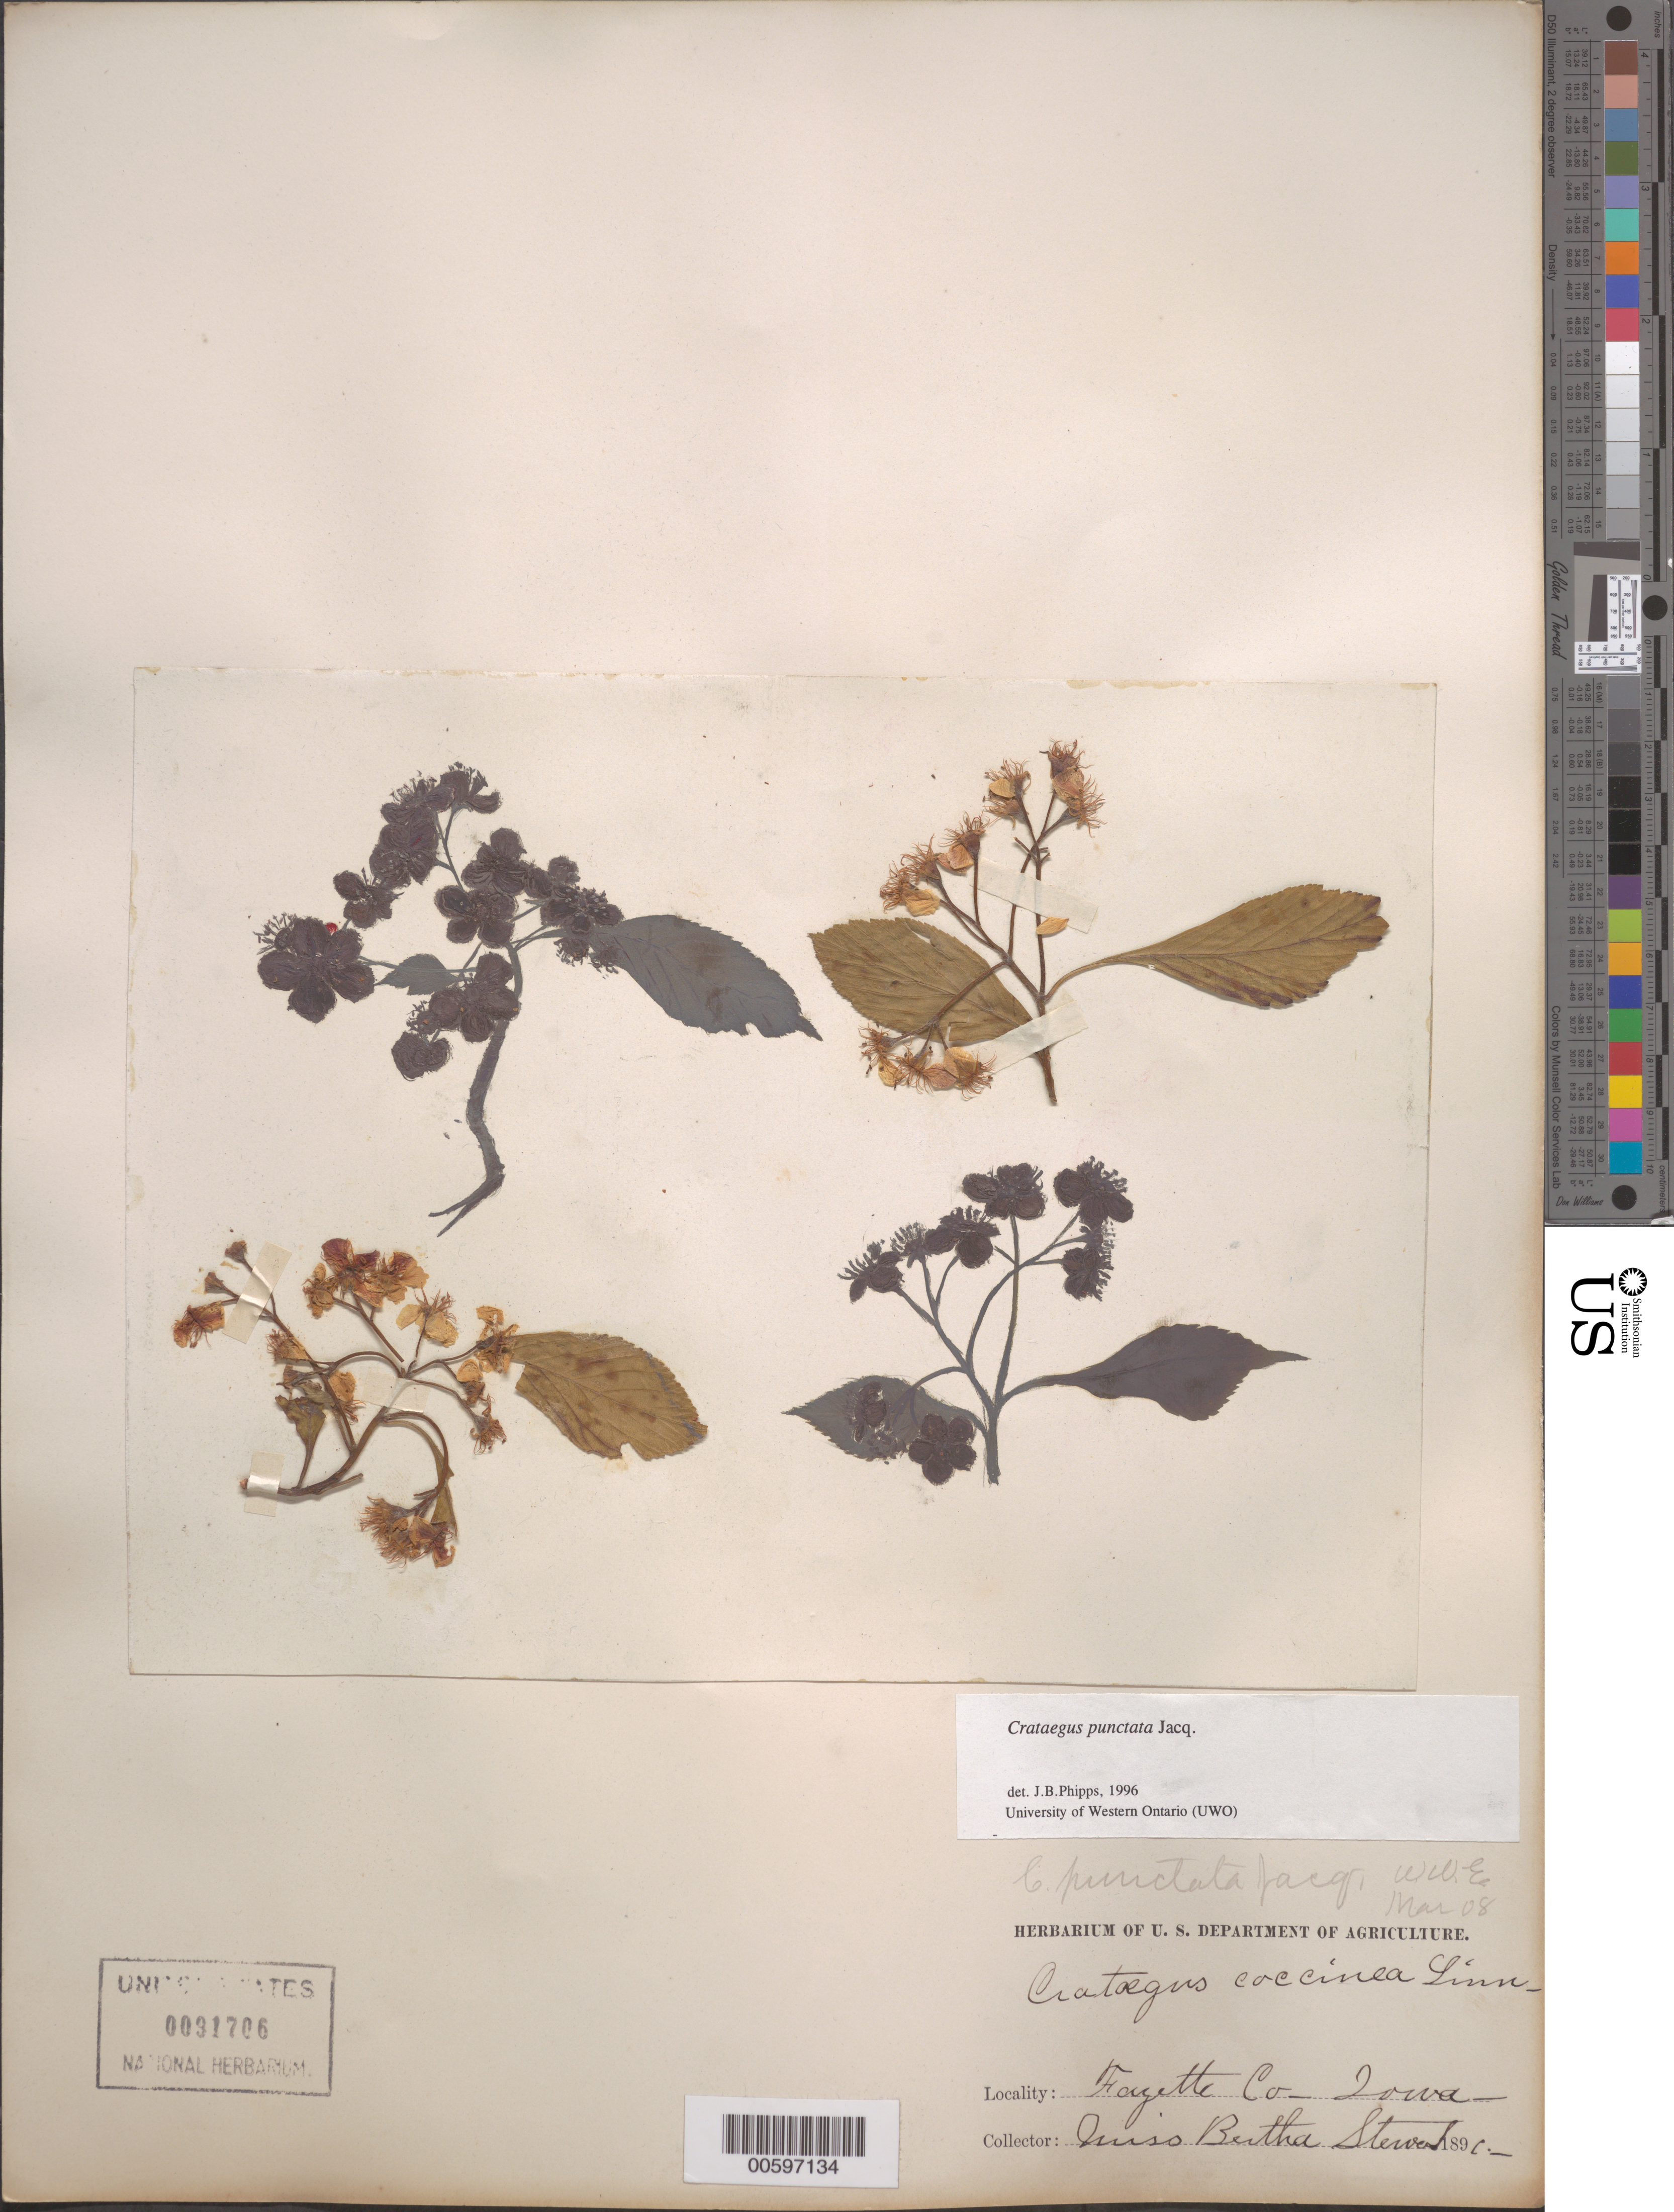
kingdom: Plantae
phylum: Tracheophyta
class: Magnoliopsida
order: Rosales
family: Rosaceae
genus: Crataegus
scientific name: Crataegus punctata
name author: Jacq.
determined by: Eggleston, W. W.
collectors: B. Stewart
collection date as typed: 1891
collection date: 1891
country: United States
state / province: Iowa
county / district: Fayette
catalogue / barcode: US 91706